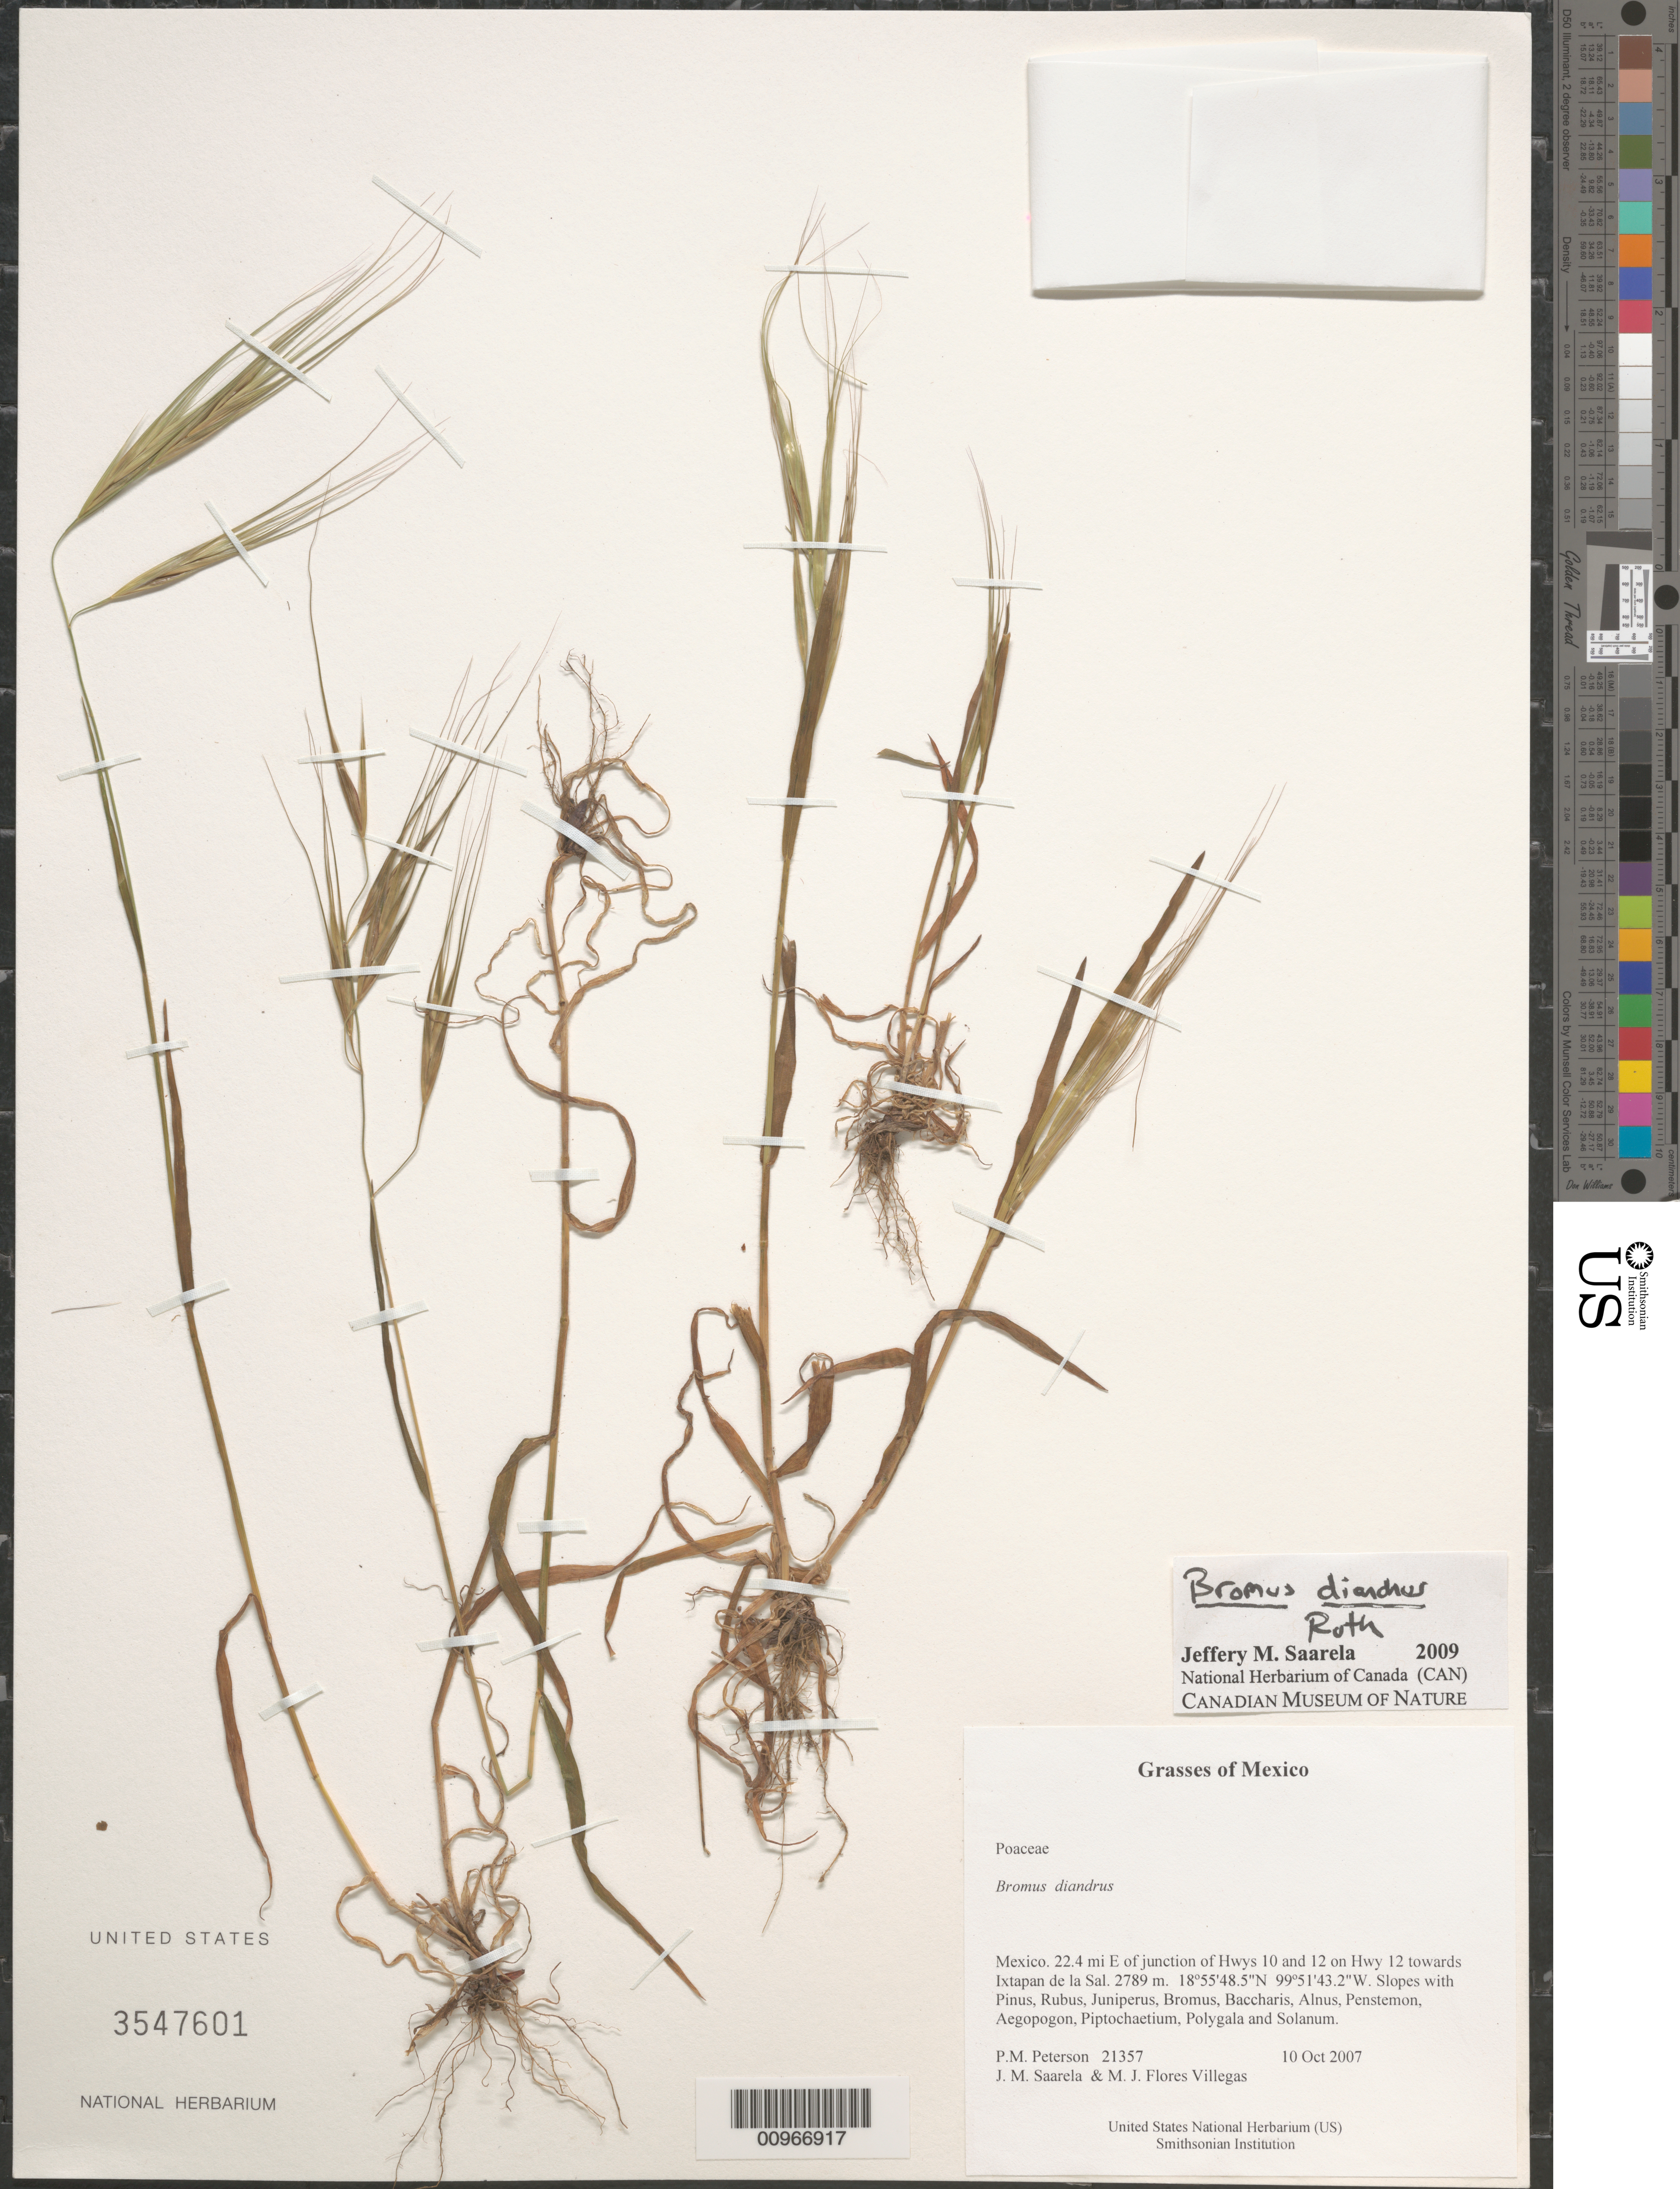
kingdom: Plantae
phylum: Tracheophyta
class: Liliopsida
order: Poales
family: Poaceae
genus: Bromus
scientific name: Bromus diandrus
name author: Roth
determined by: Saarela, J. M., (CAN), Canadian Museum of Nature (CANADA)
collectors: P. M. Peterson, J. Saarela & M. Flores Villegas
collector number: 21357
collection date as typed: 10 Oct 2007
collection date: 2007-10-10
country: Mexico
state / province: México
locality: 22.4 mi E of junction of Hwys 10 and 12 on Hwy 12 towards Ixtapan de la Sal.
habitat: Slopes with Pinus, Rubus, Juniperus, Bromus, Baccharis, Alnus, Penstemon, Aegopogon, Piptochaetium, Polygala and Solanum.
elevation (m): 2789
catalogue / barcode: US 3547601